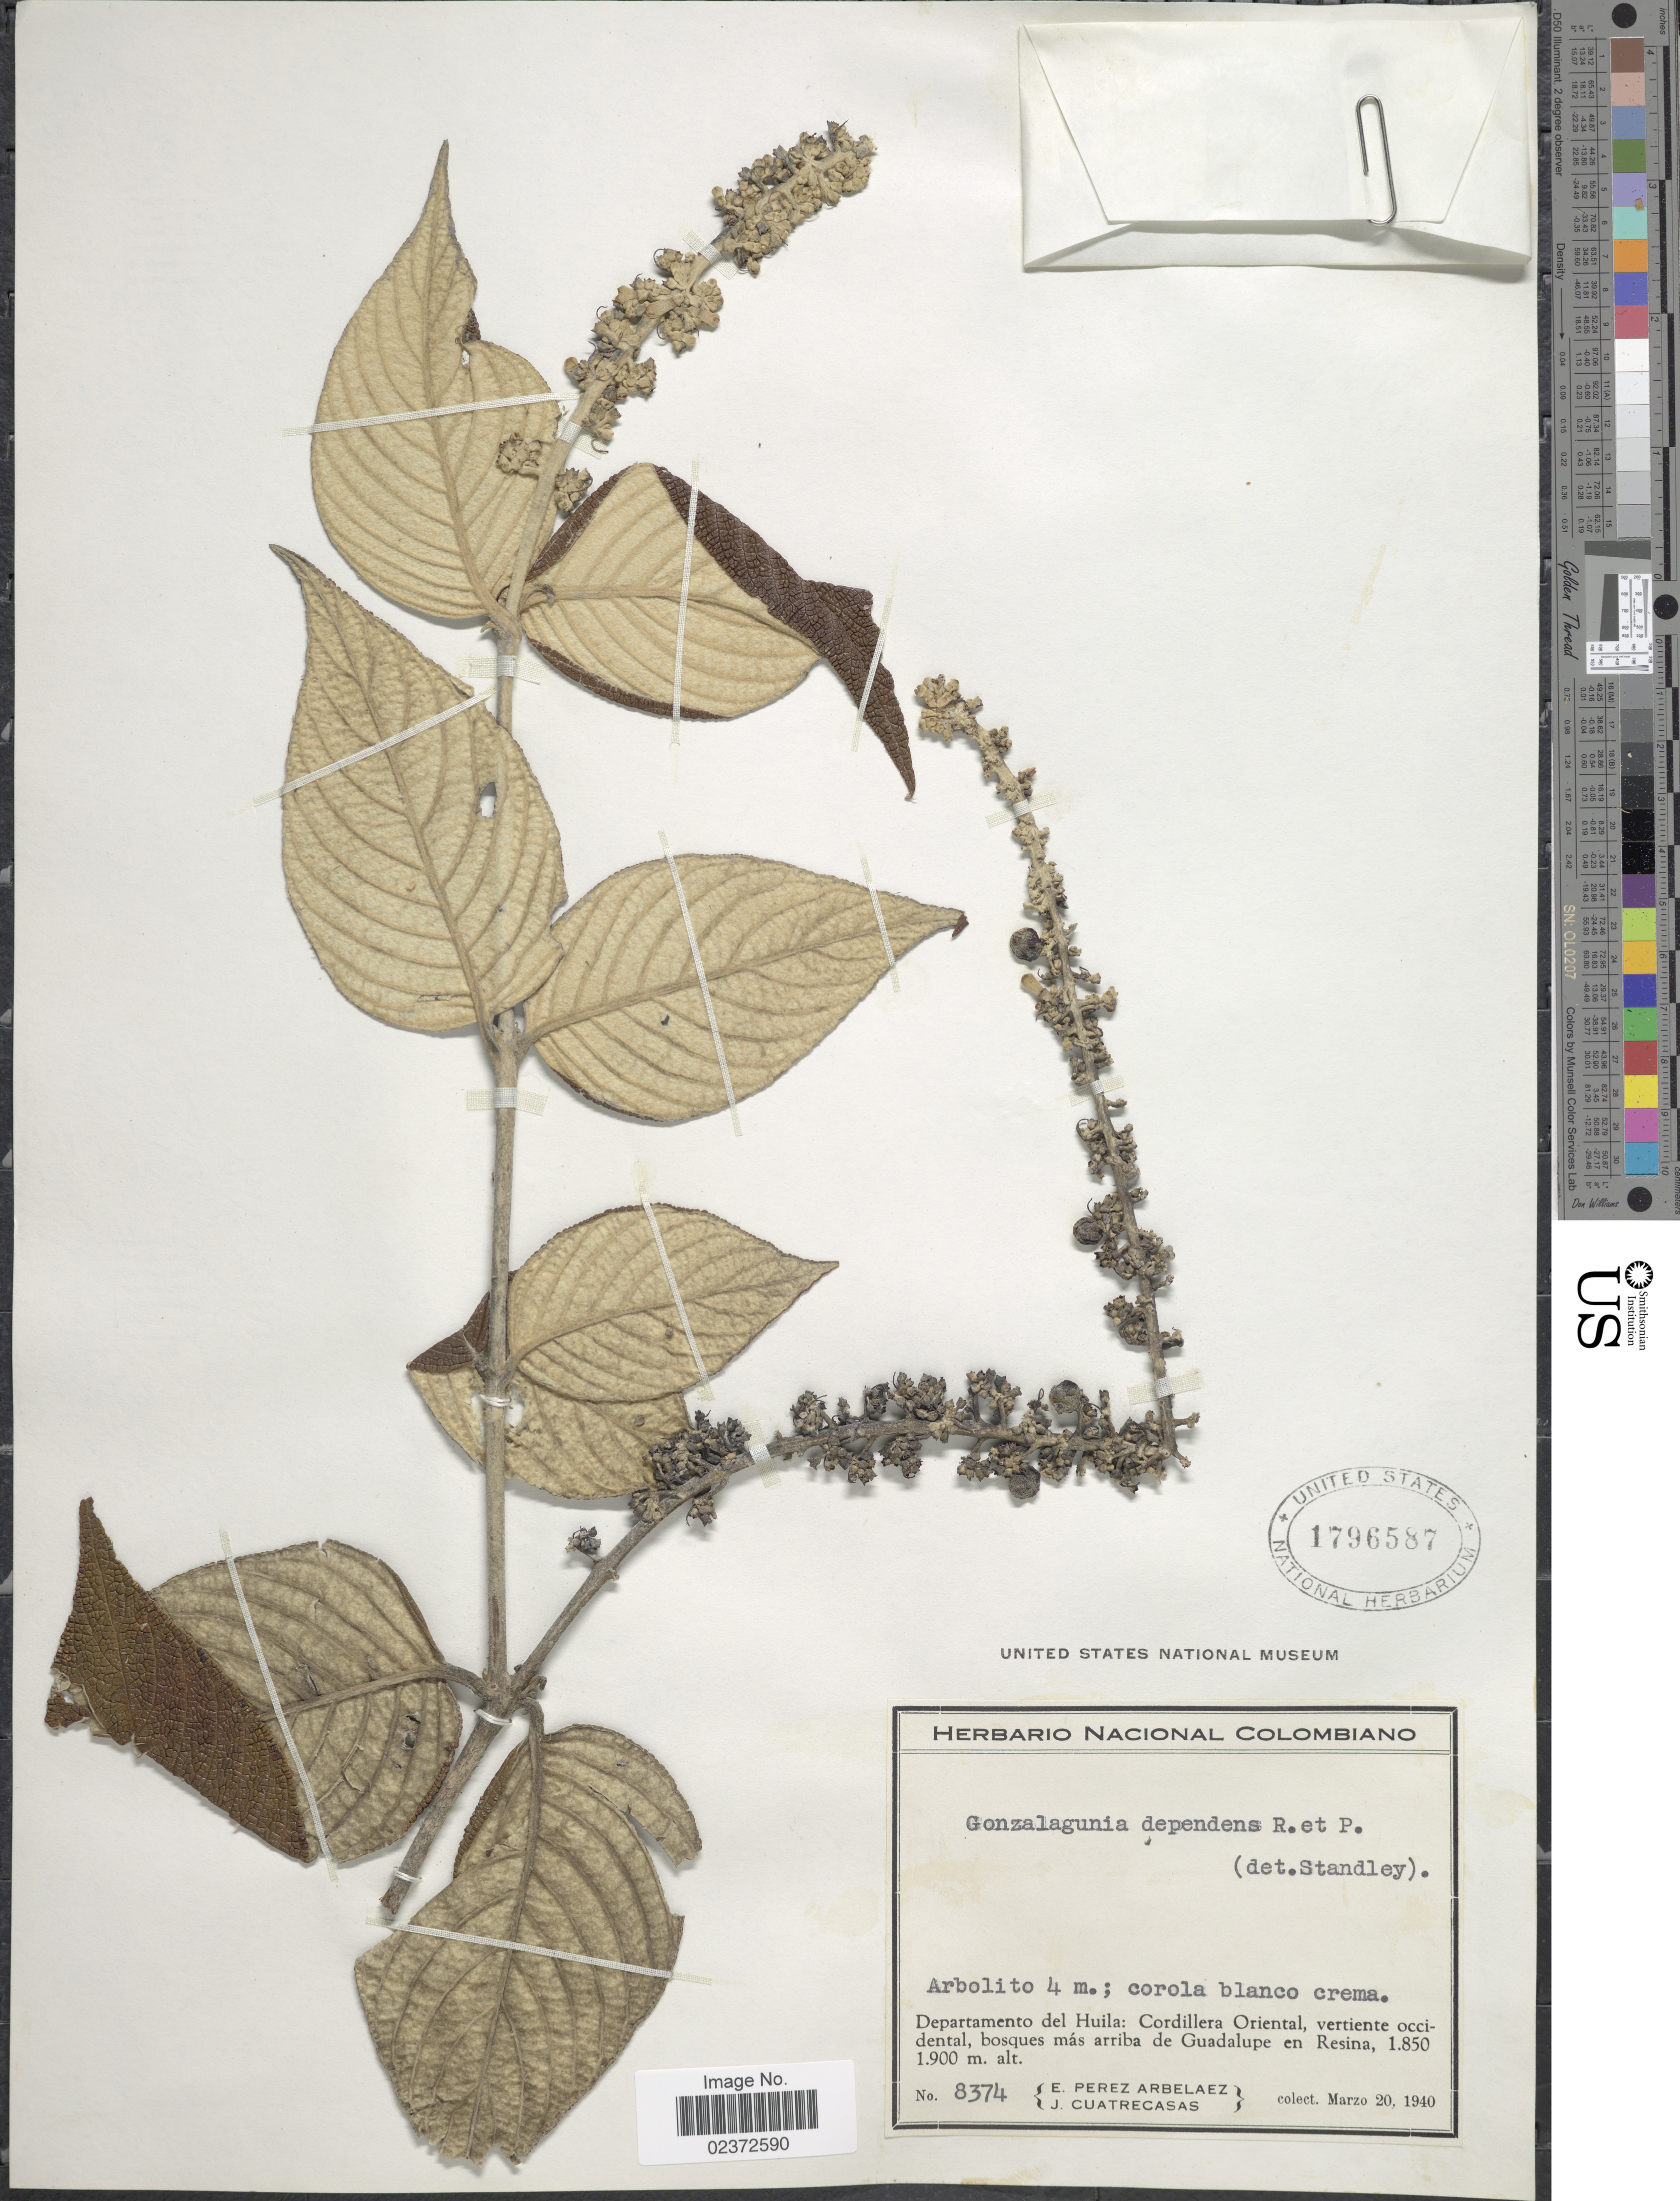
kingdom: Plantae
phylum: Tracheophyta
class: Magnoliopsida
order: Gentianales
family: Rubiaceae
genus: Gonzalagunia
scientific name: Gonzalagunia dependens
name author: Ruiz & Pav.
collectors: E. Pérez Arbeláez & J. Cuatrecasas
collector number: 8374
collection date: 1940-03-20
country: Colombia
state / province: Huila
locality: Departamento del Huila: Cordillera Oriental, vertiente occidental, bosques ,as arriba de Guadalupe en Resina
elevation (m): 1850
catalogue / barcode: US 1796587